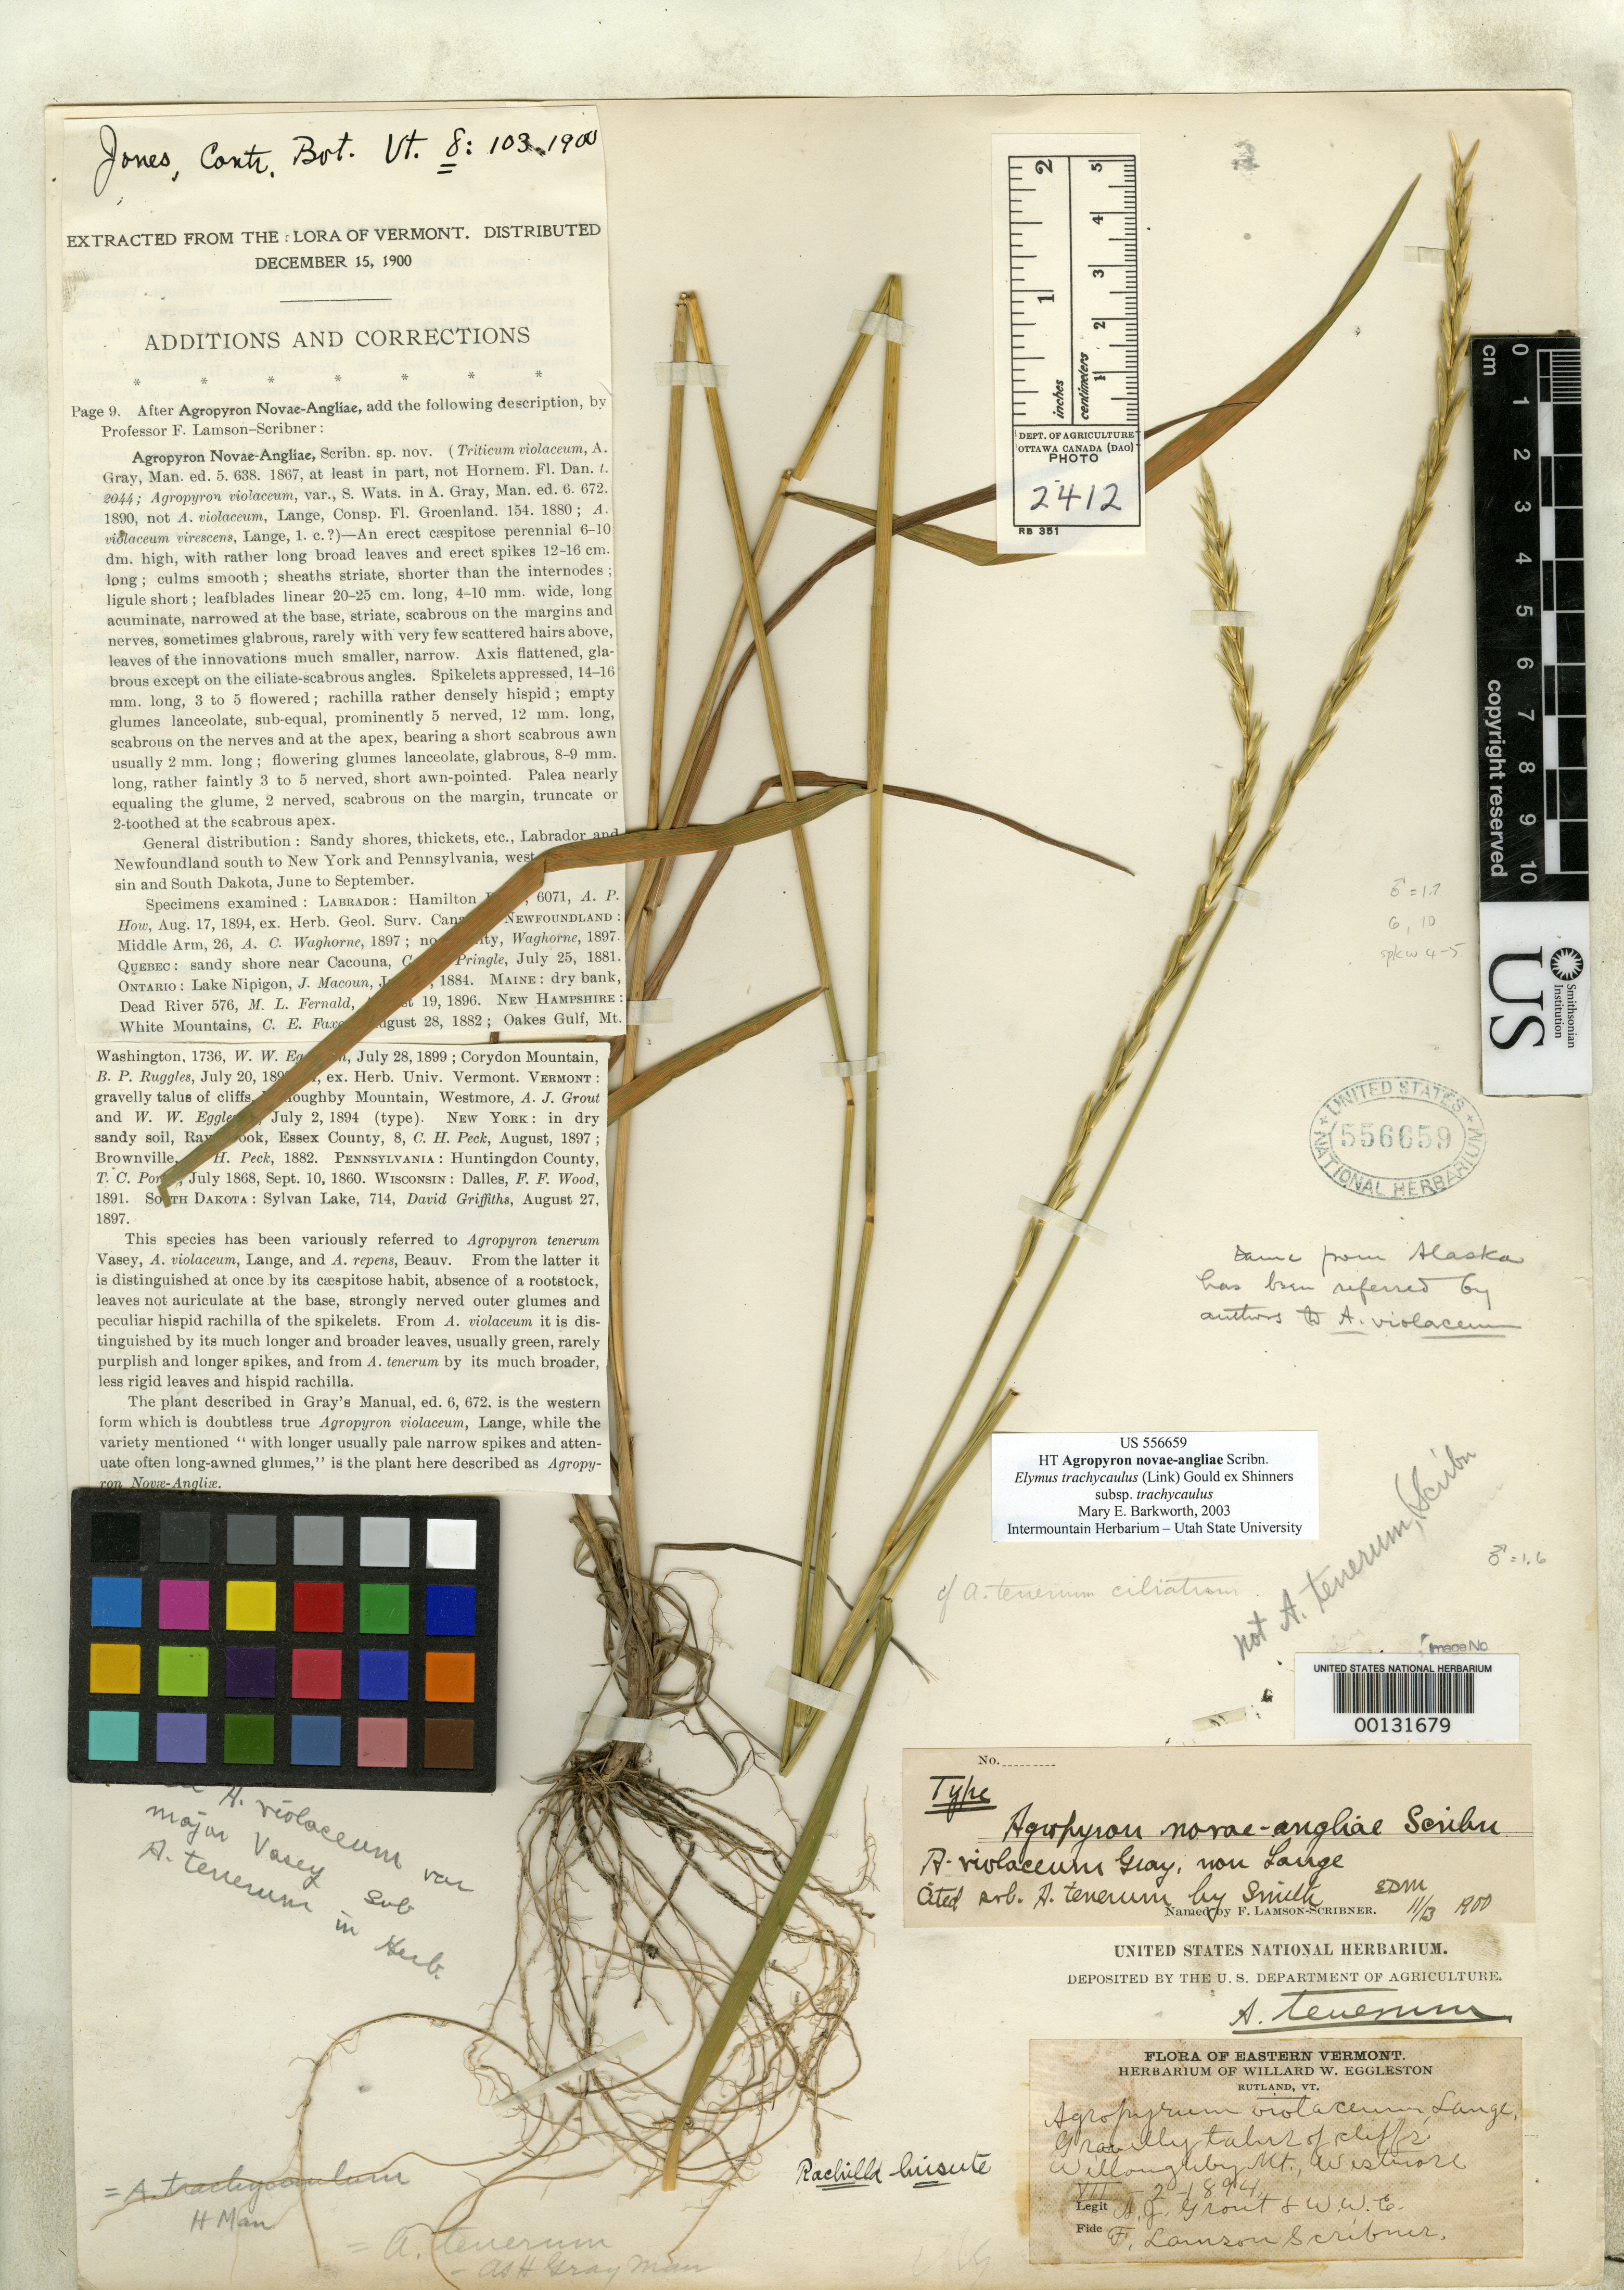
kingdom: Plantae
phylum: Tracheophyta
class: Liliopsida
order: Poales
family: Poaceae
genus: Agropyron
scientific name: Agropyron novae-angliae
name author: Scribn. in Brainerd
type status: Holotype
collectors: A. J. Grout & W. W. Eggleston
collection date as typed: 02 Jul 1894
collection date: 1894-07-02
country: United States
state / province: Vermont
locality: Willoughby Mt., Westmore.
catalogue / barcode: US 556659